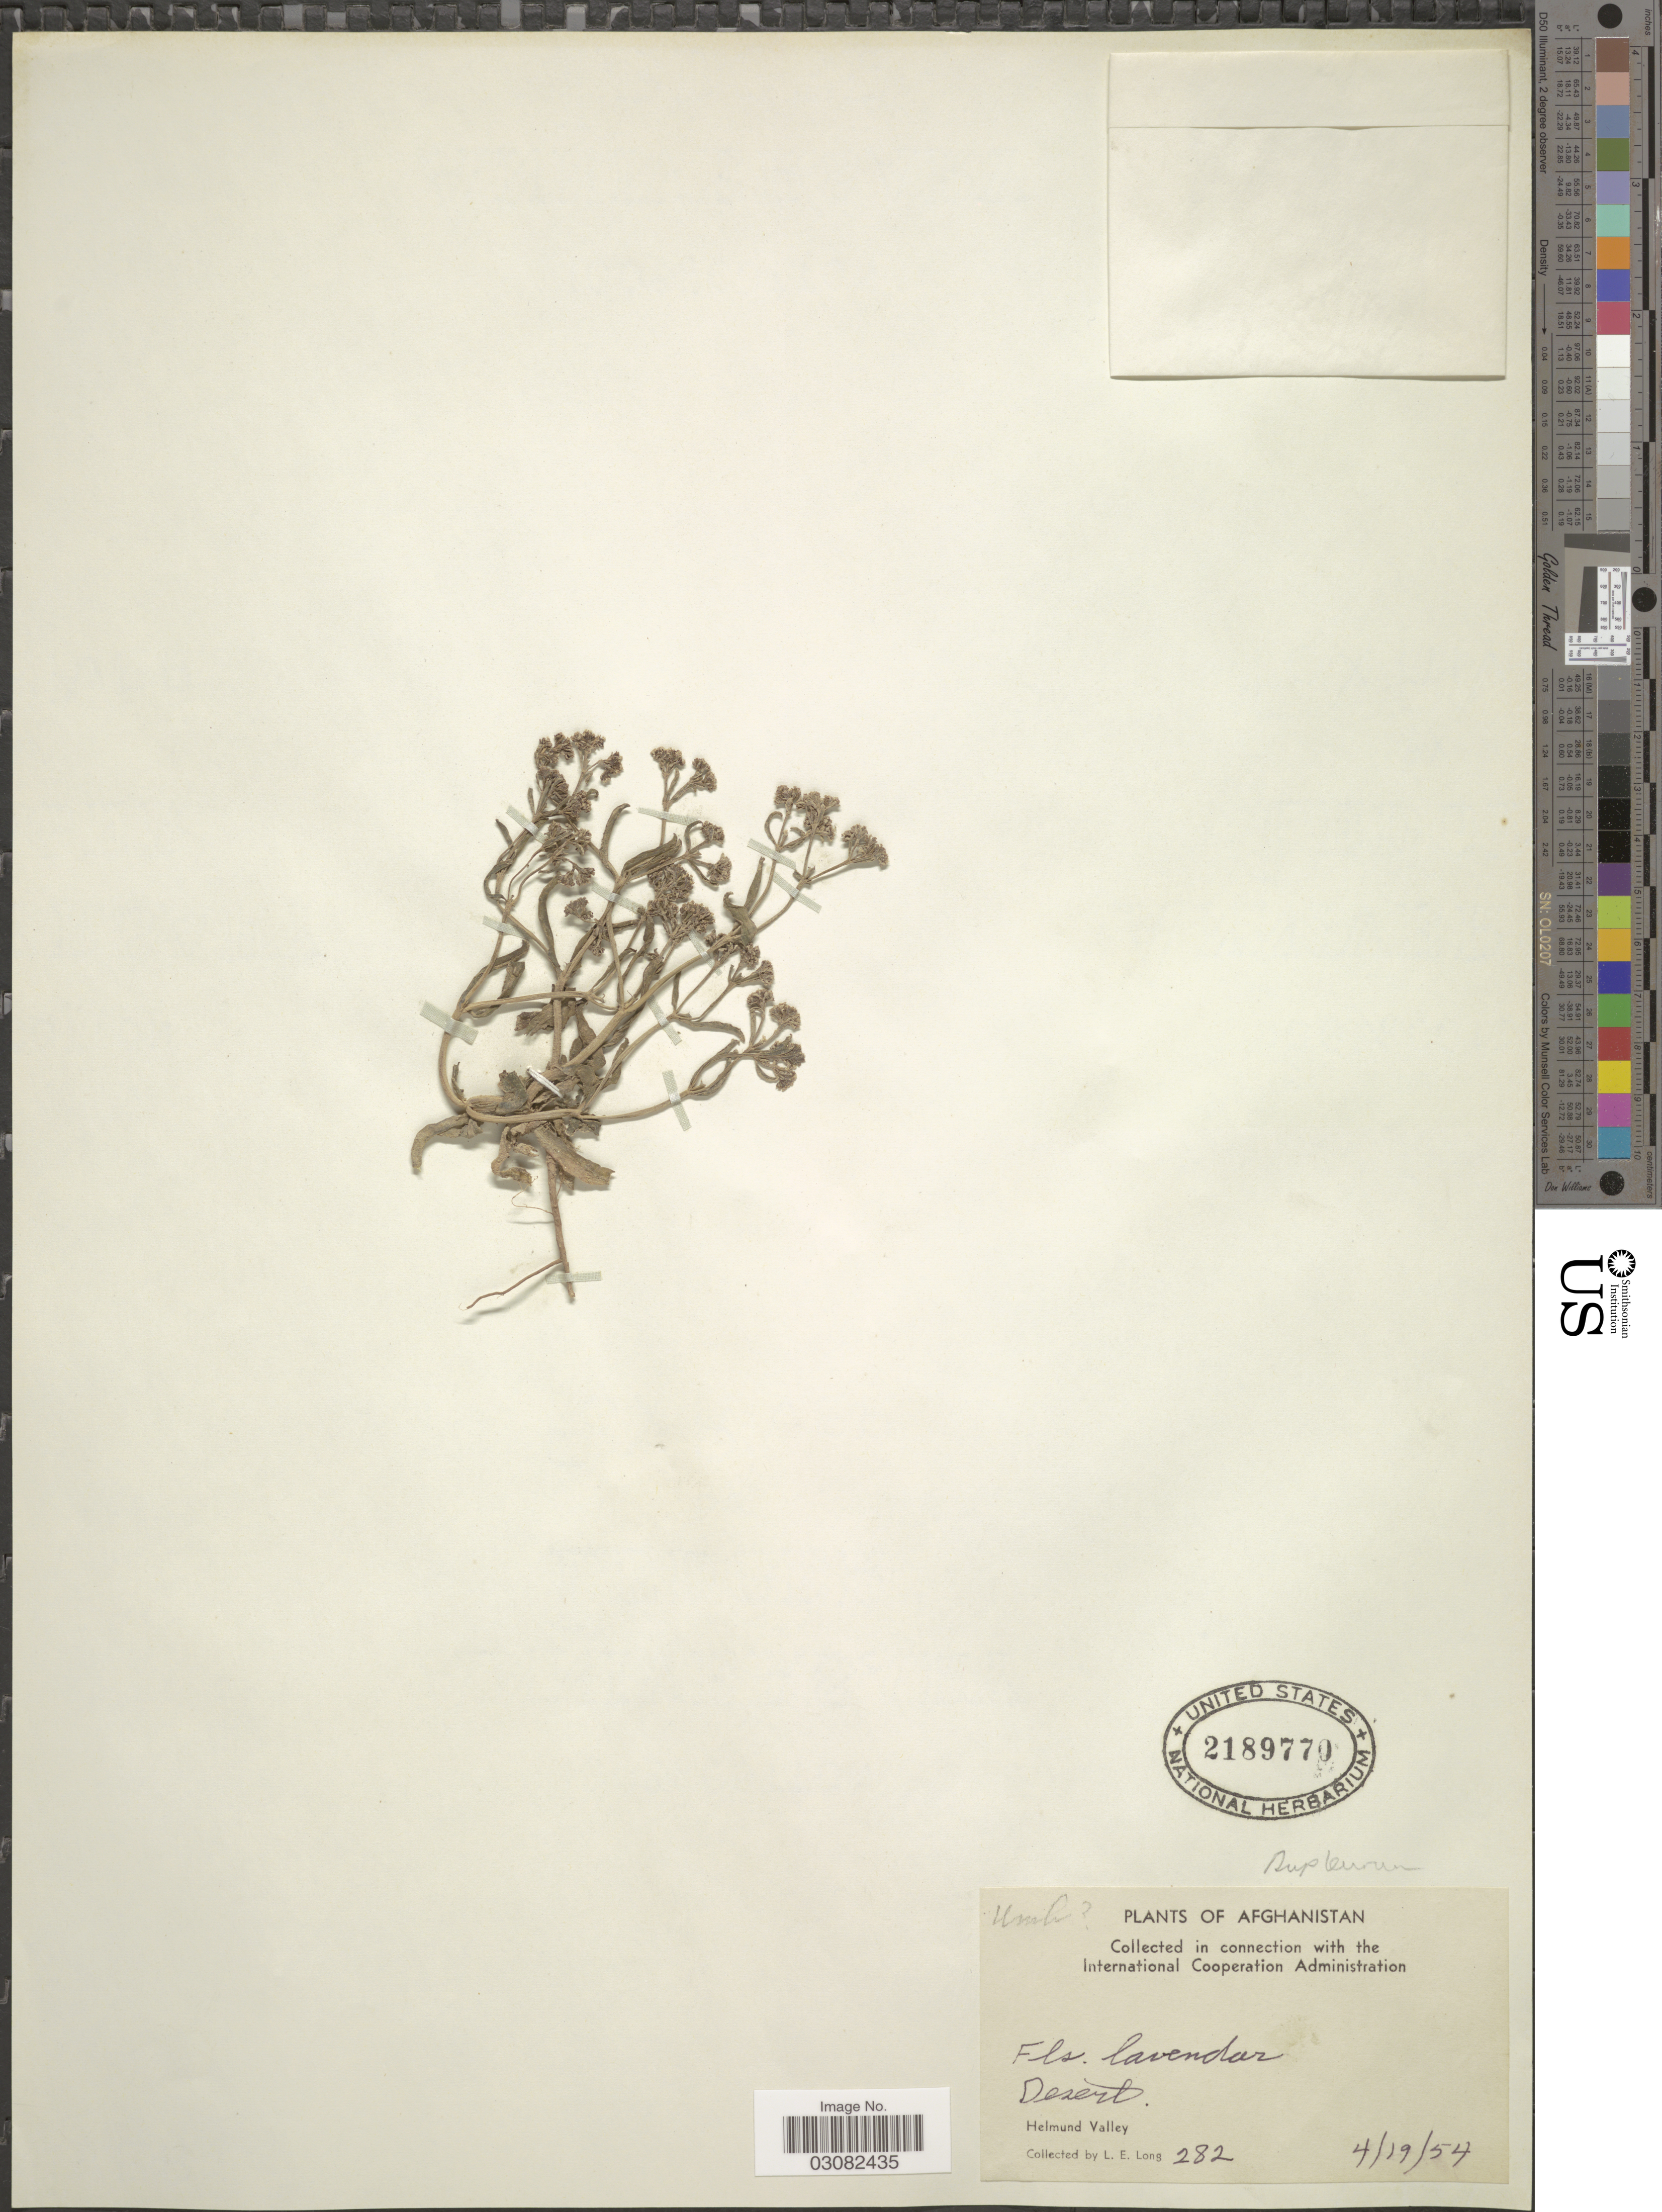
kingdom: Plantae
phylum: Tracheophyta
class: Magnoliopsida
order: Apiales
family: Apiaceae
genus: Bupleurum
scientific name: Bupleurum sp.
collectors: L. E. Long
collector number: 282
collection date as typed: Transcribed d/m/y: 19/4/54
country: Afghanistan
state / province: Helmand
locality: Helmund Valley.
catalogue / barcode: US 2189770